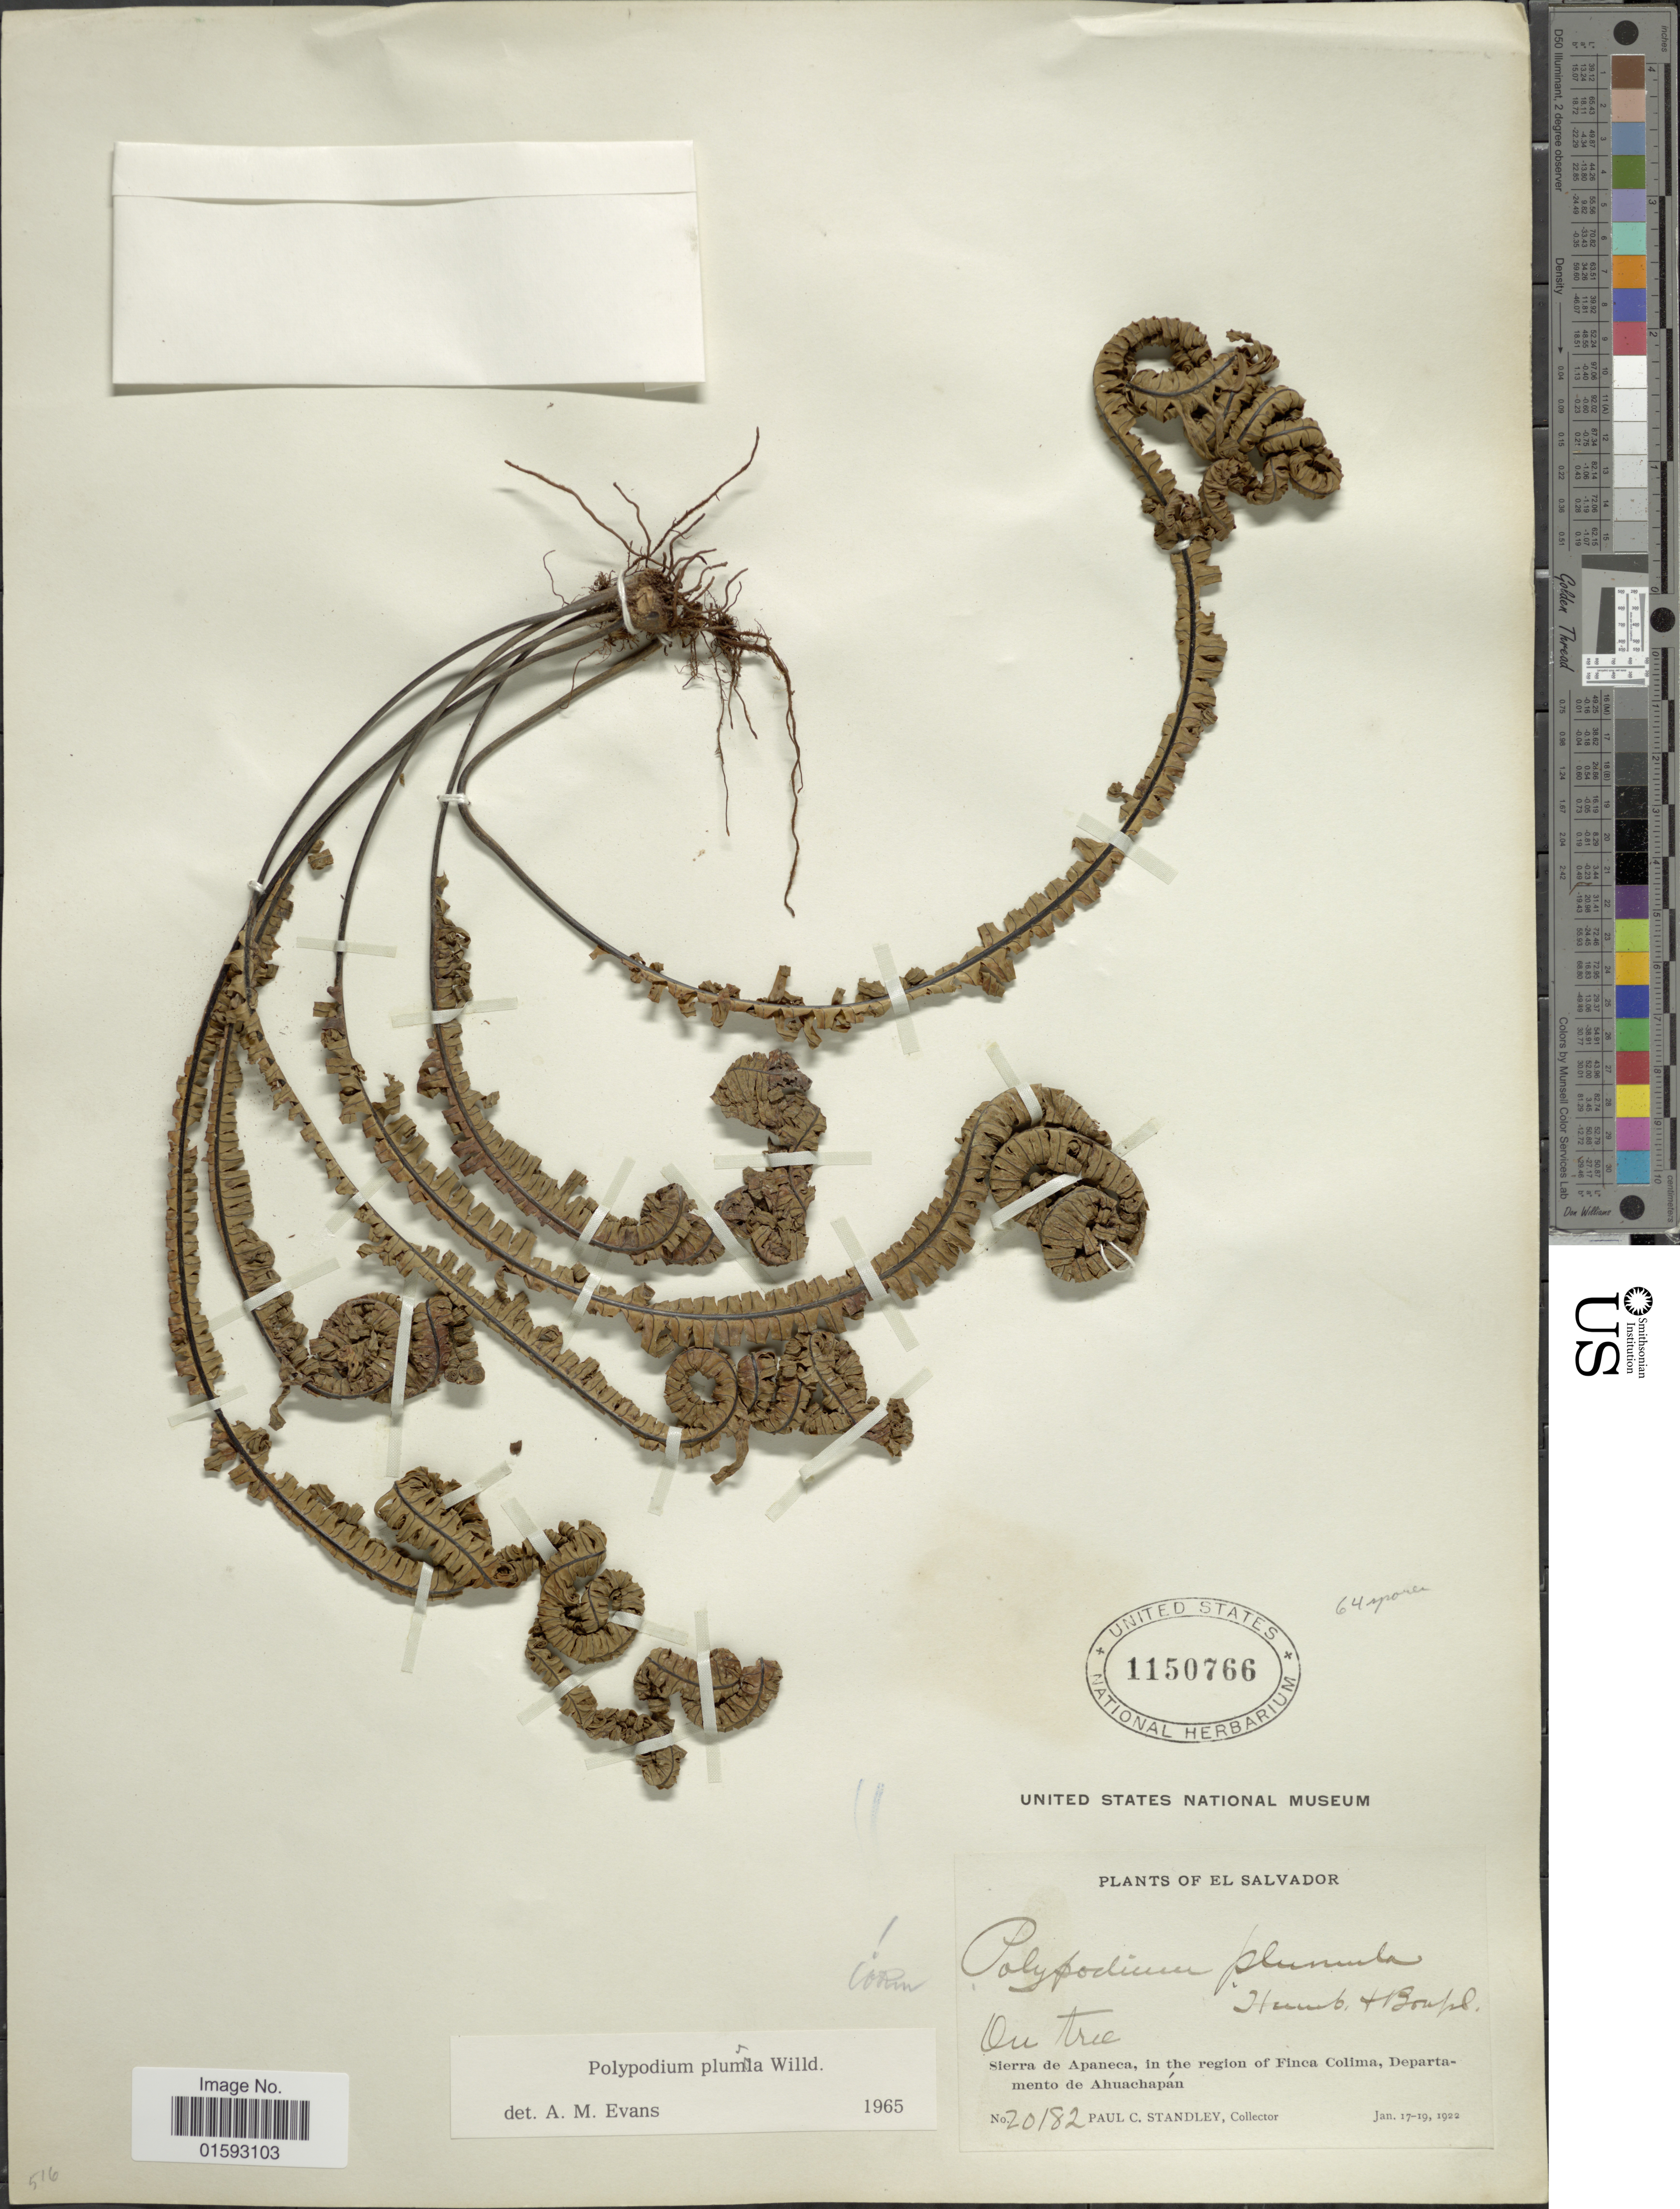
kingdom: Plantae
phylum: Tracheophyta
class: Polypodiopsida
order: Polypodiales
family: Polypodiaceae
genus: Pecluma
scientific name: Pecluma plumula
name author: (Humb. & Bonpl. ex Willd.) M.G. Price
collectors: P. C. Standley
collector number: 20182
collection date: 1922-01-17/1922-01-19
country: El Salvador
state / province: Ahuachapan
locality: Sierra de Apaneca, in the region of Finca Colima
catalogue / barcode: US 1150766